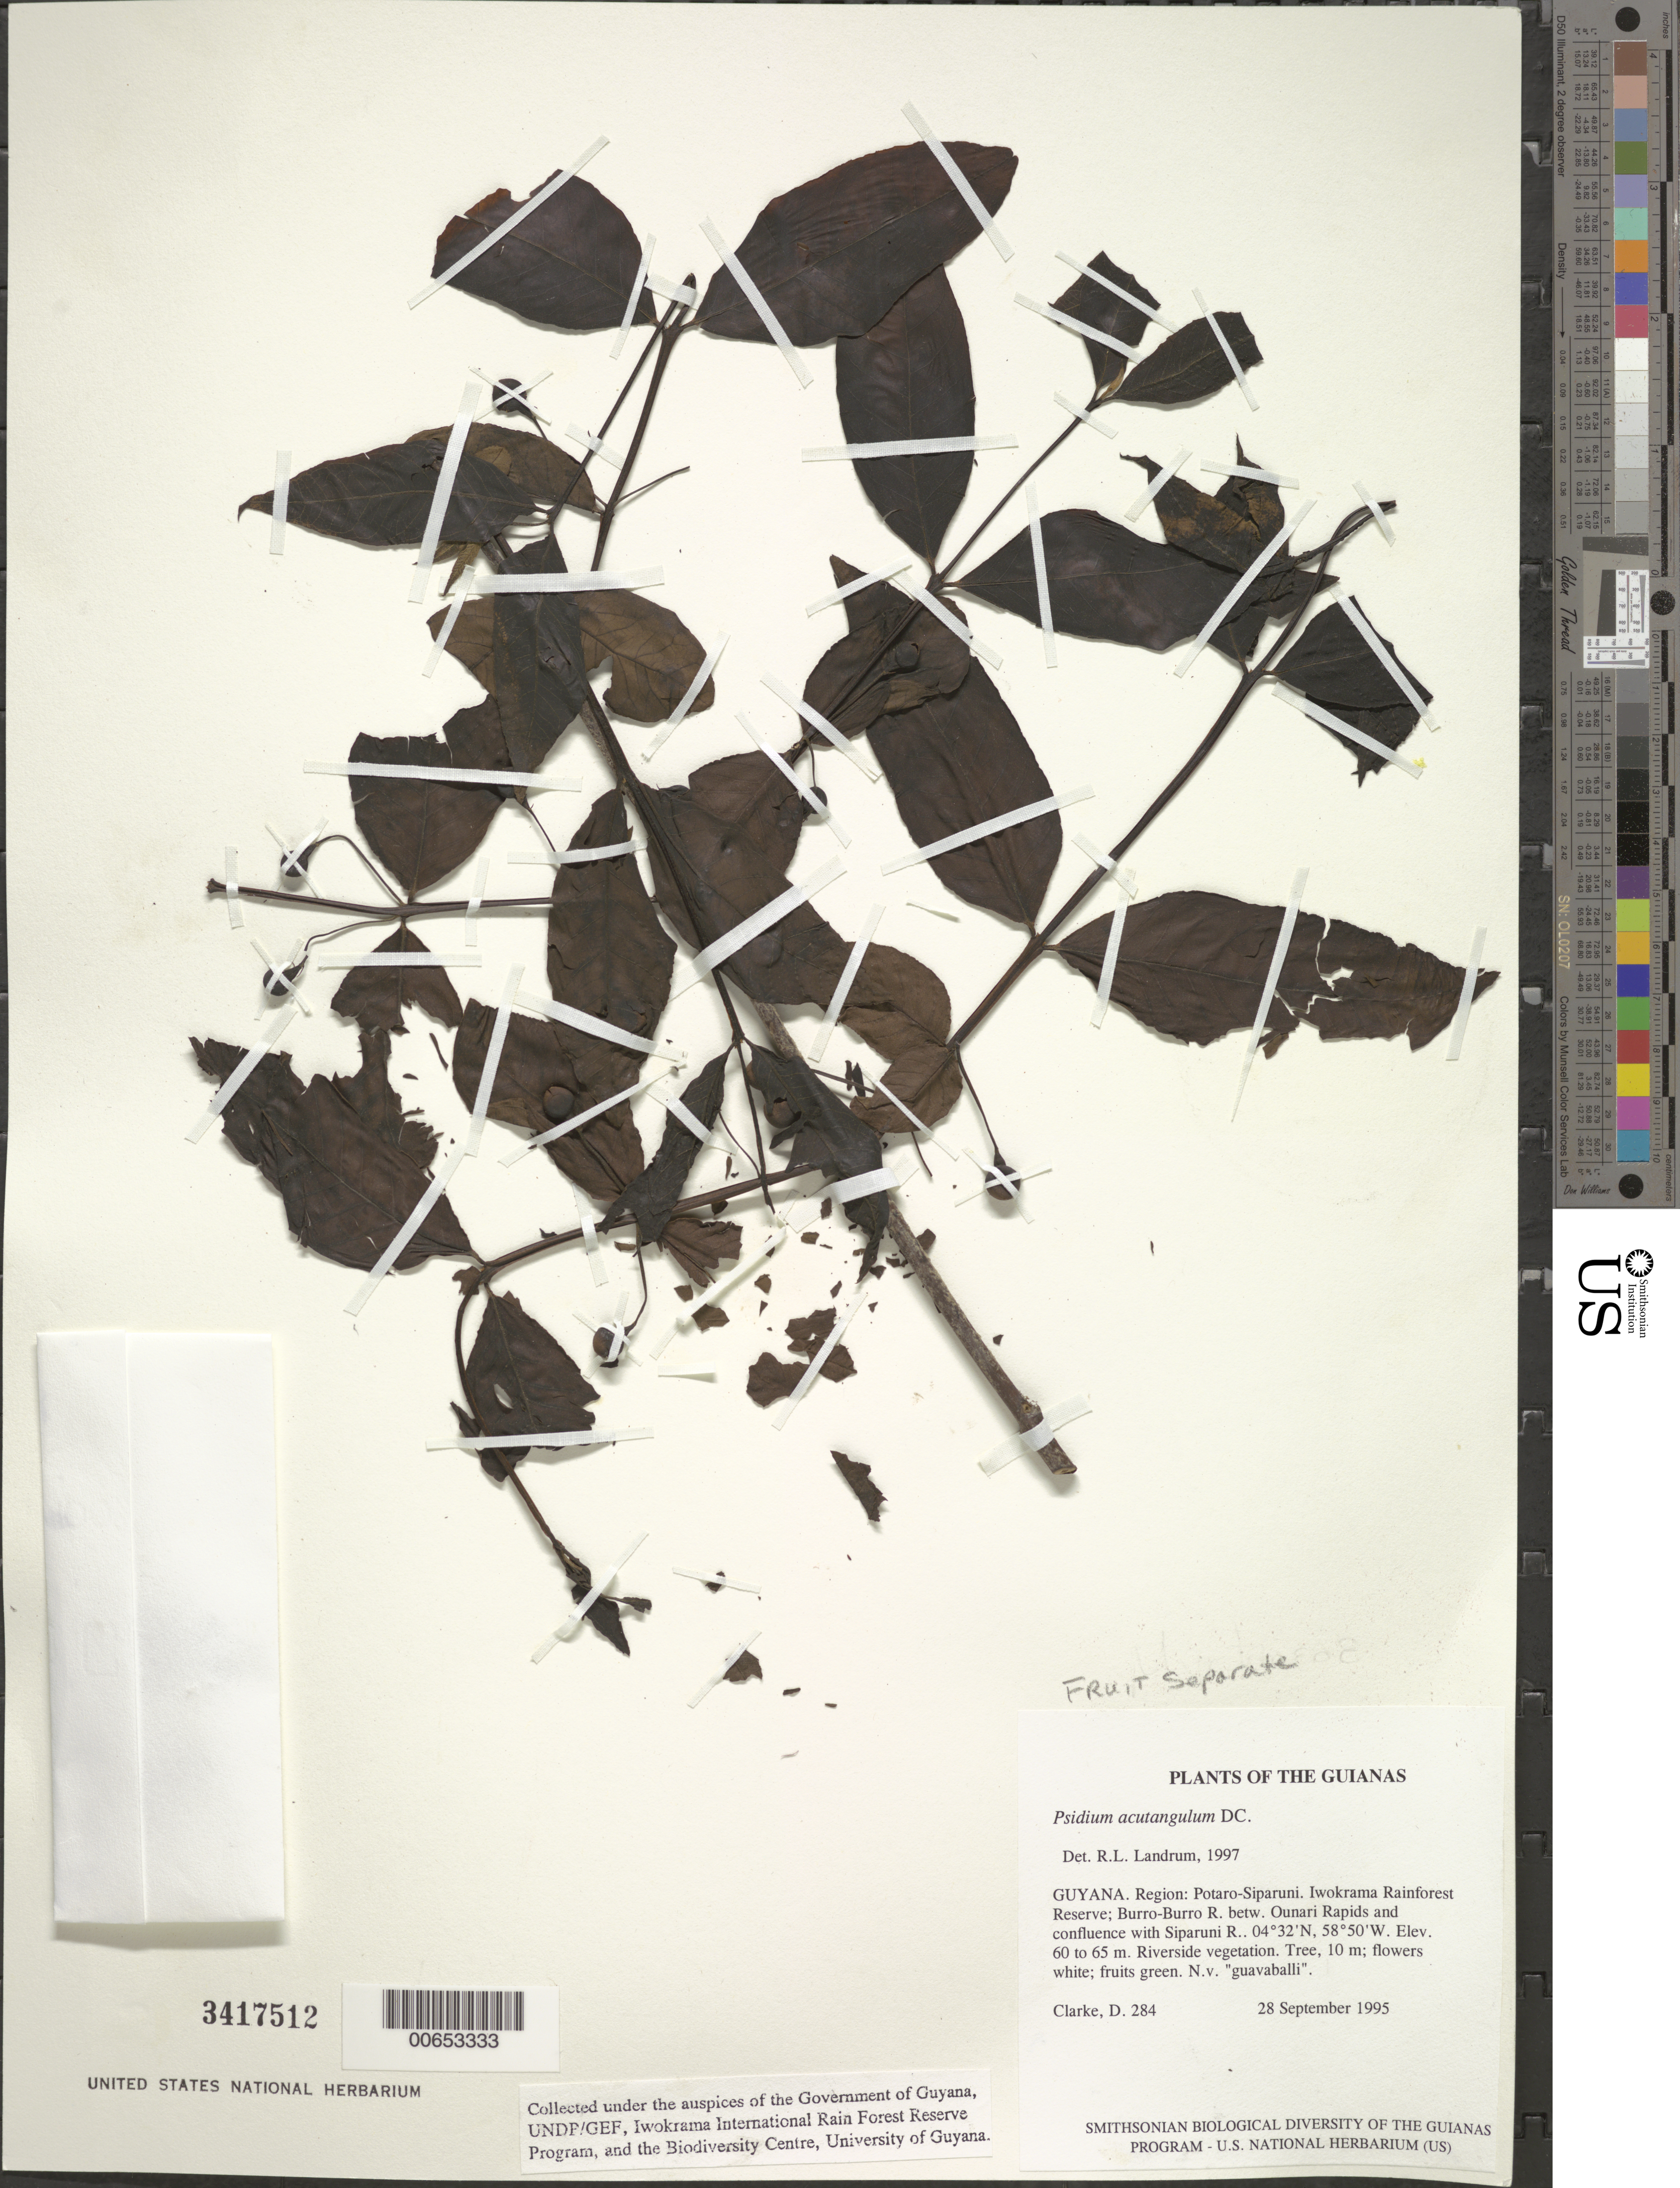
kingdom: Plantae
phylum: Tracheophyta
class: Magnoliopsida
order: Myrtales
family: Myrtaceae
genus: Psidium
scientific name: Psidium acutangulum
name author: (DC.) DC.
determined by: Landrum, L. R.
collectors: H. D. Clarke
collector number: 284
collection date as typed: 28 September 1995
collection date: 1995-09-28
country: Guyana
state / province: Potaro-Siparuni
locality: Iwokrama Rainforest Reserve; Burro-Burro R. betw. Dunari Rapids and confluence with Siparuni R.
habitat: Riverside vegetation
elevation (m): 60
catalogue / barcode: US 3417512